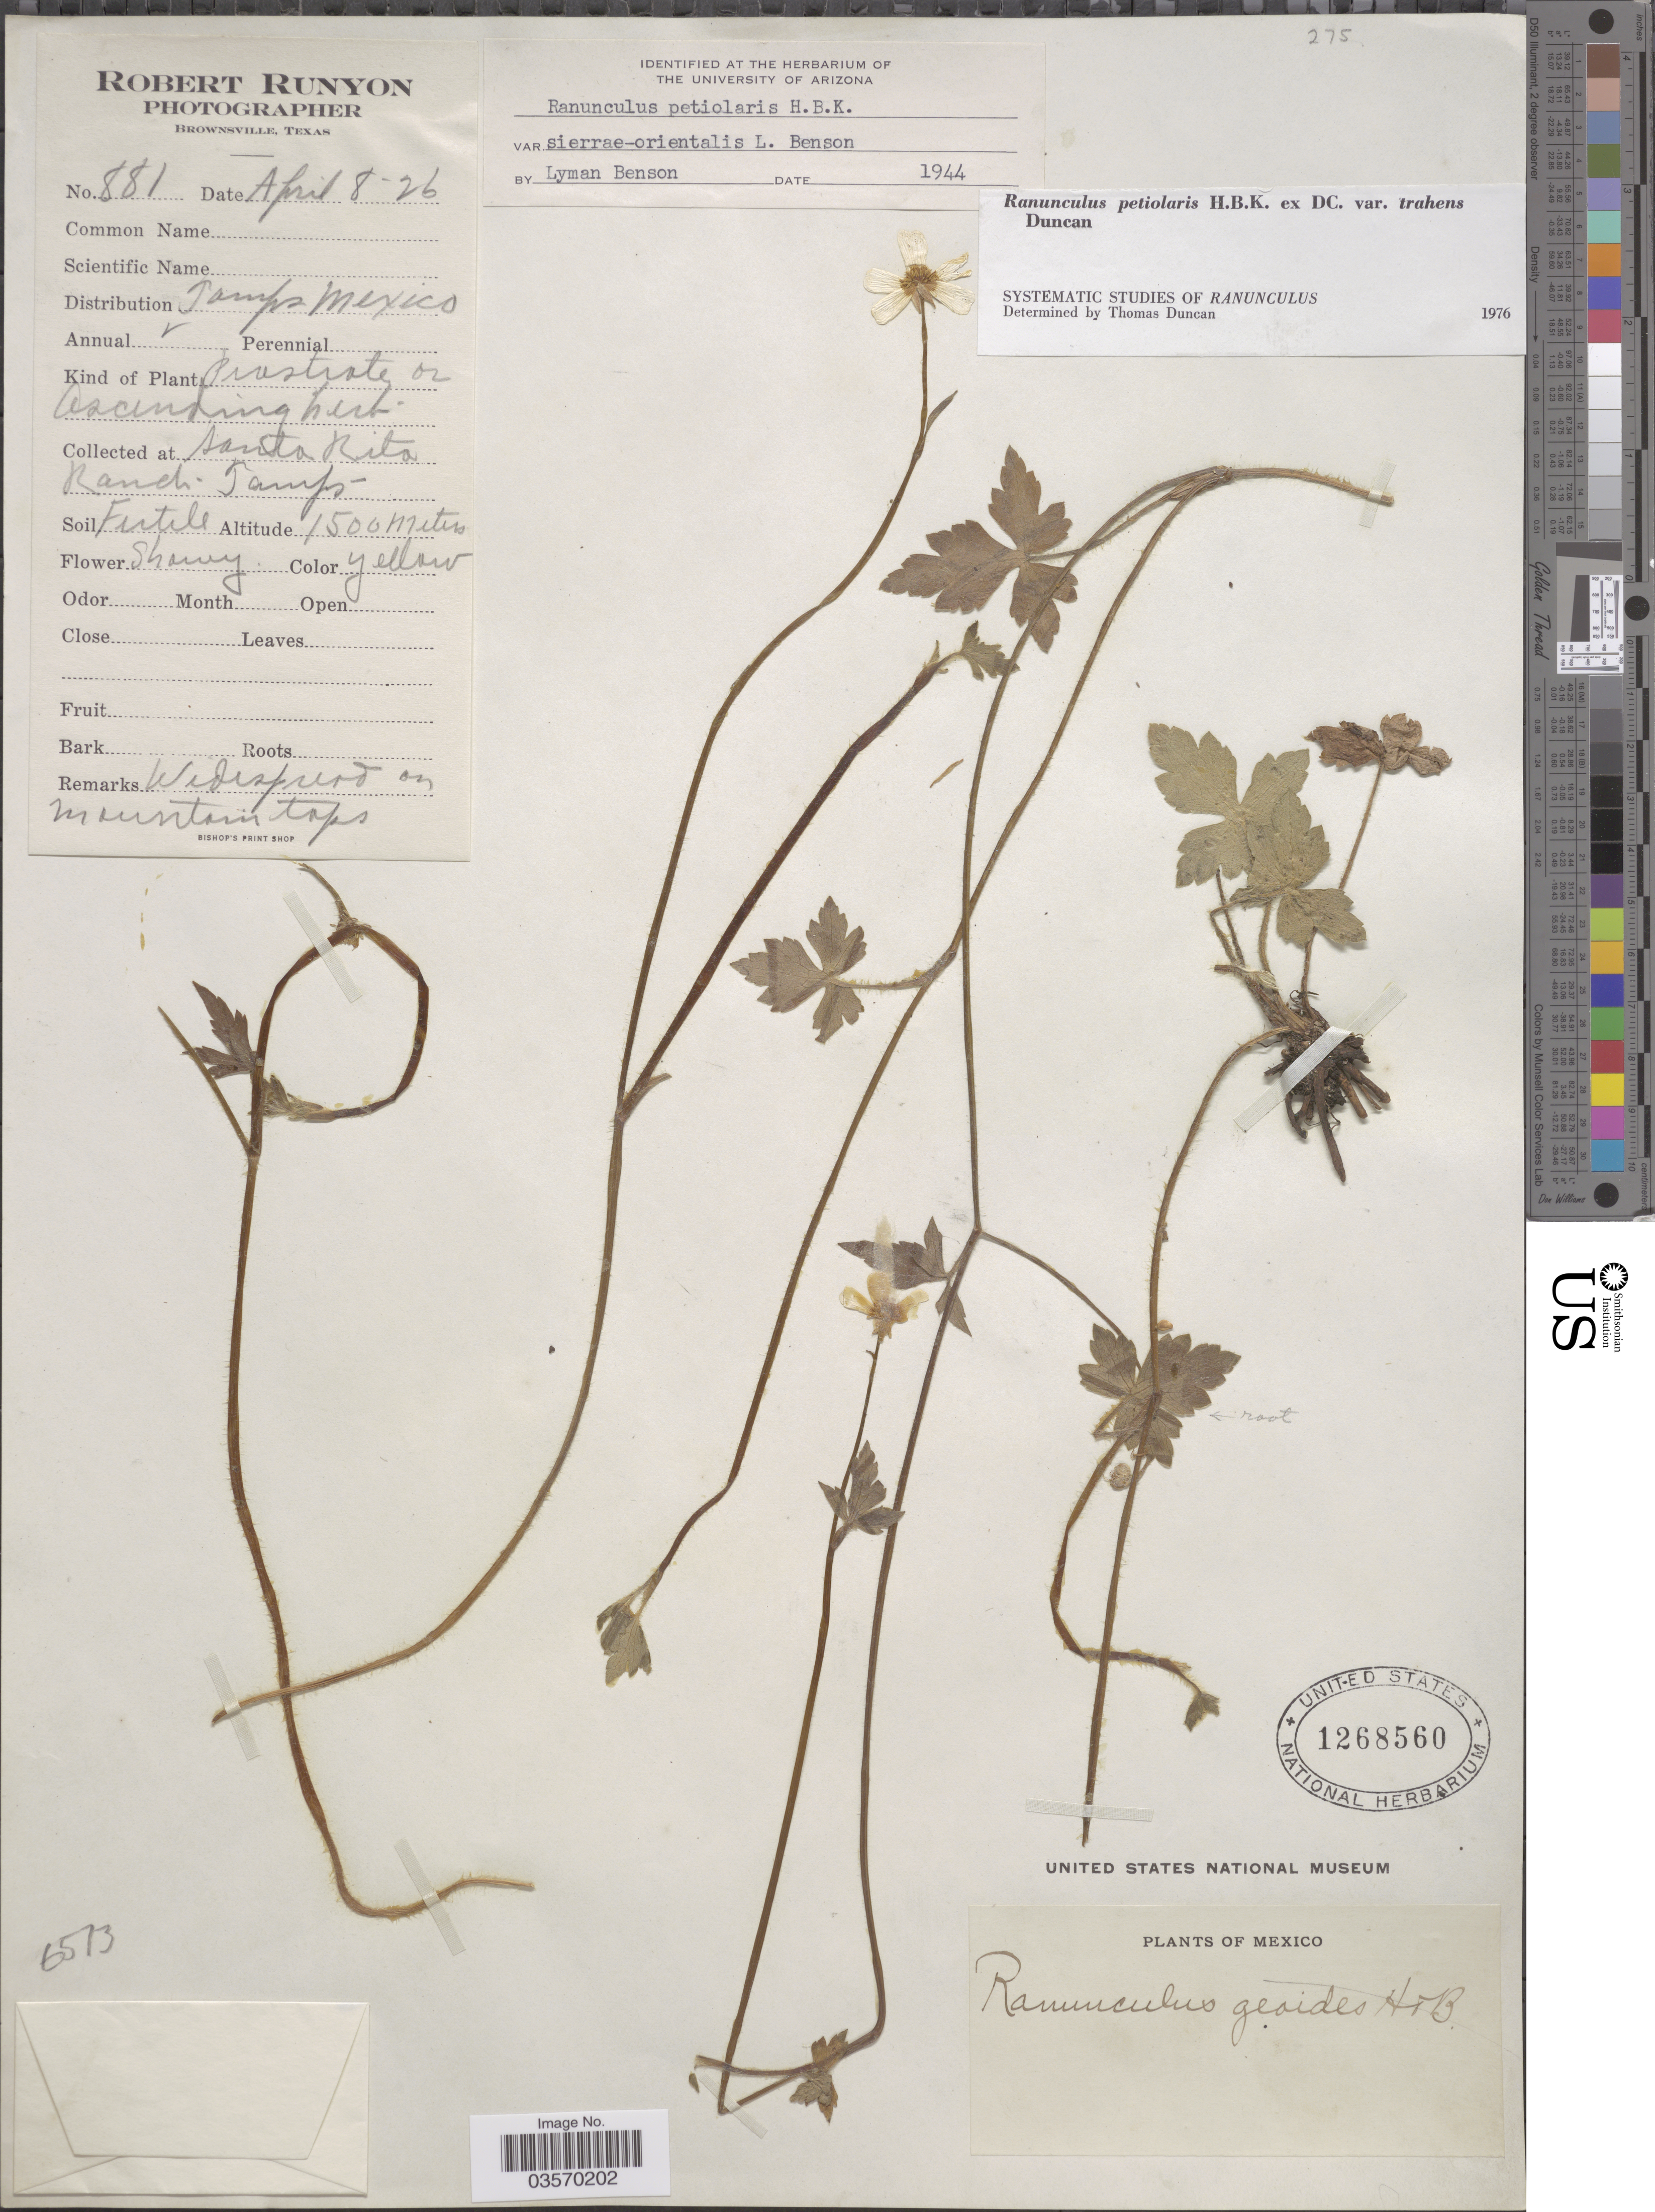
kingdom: Plantae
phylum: Tracheophyta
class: Magnoliopsida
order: Ranunculales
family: Ranunculaceae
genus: Ranunculus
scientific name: Ranunculus petiolaris var. trahens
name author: Kunth ex DC.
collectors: R. Runyon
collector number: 881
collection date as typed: Transcribed d/m/y: 8/4/26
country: Mexico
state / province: Tamaulipas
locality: Santa Rita Ranch.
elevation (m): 1500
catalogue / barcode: US 1268560